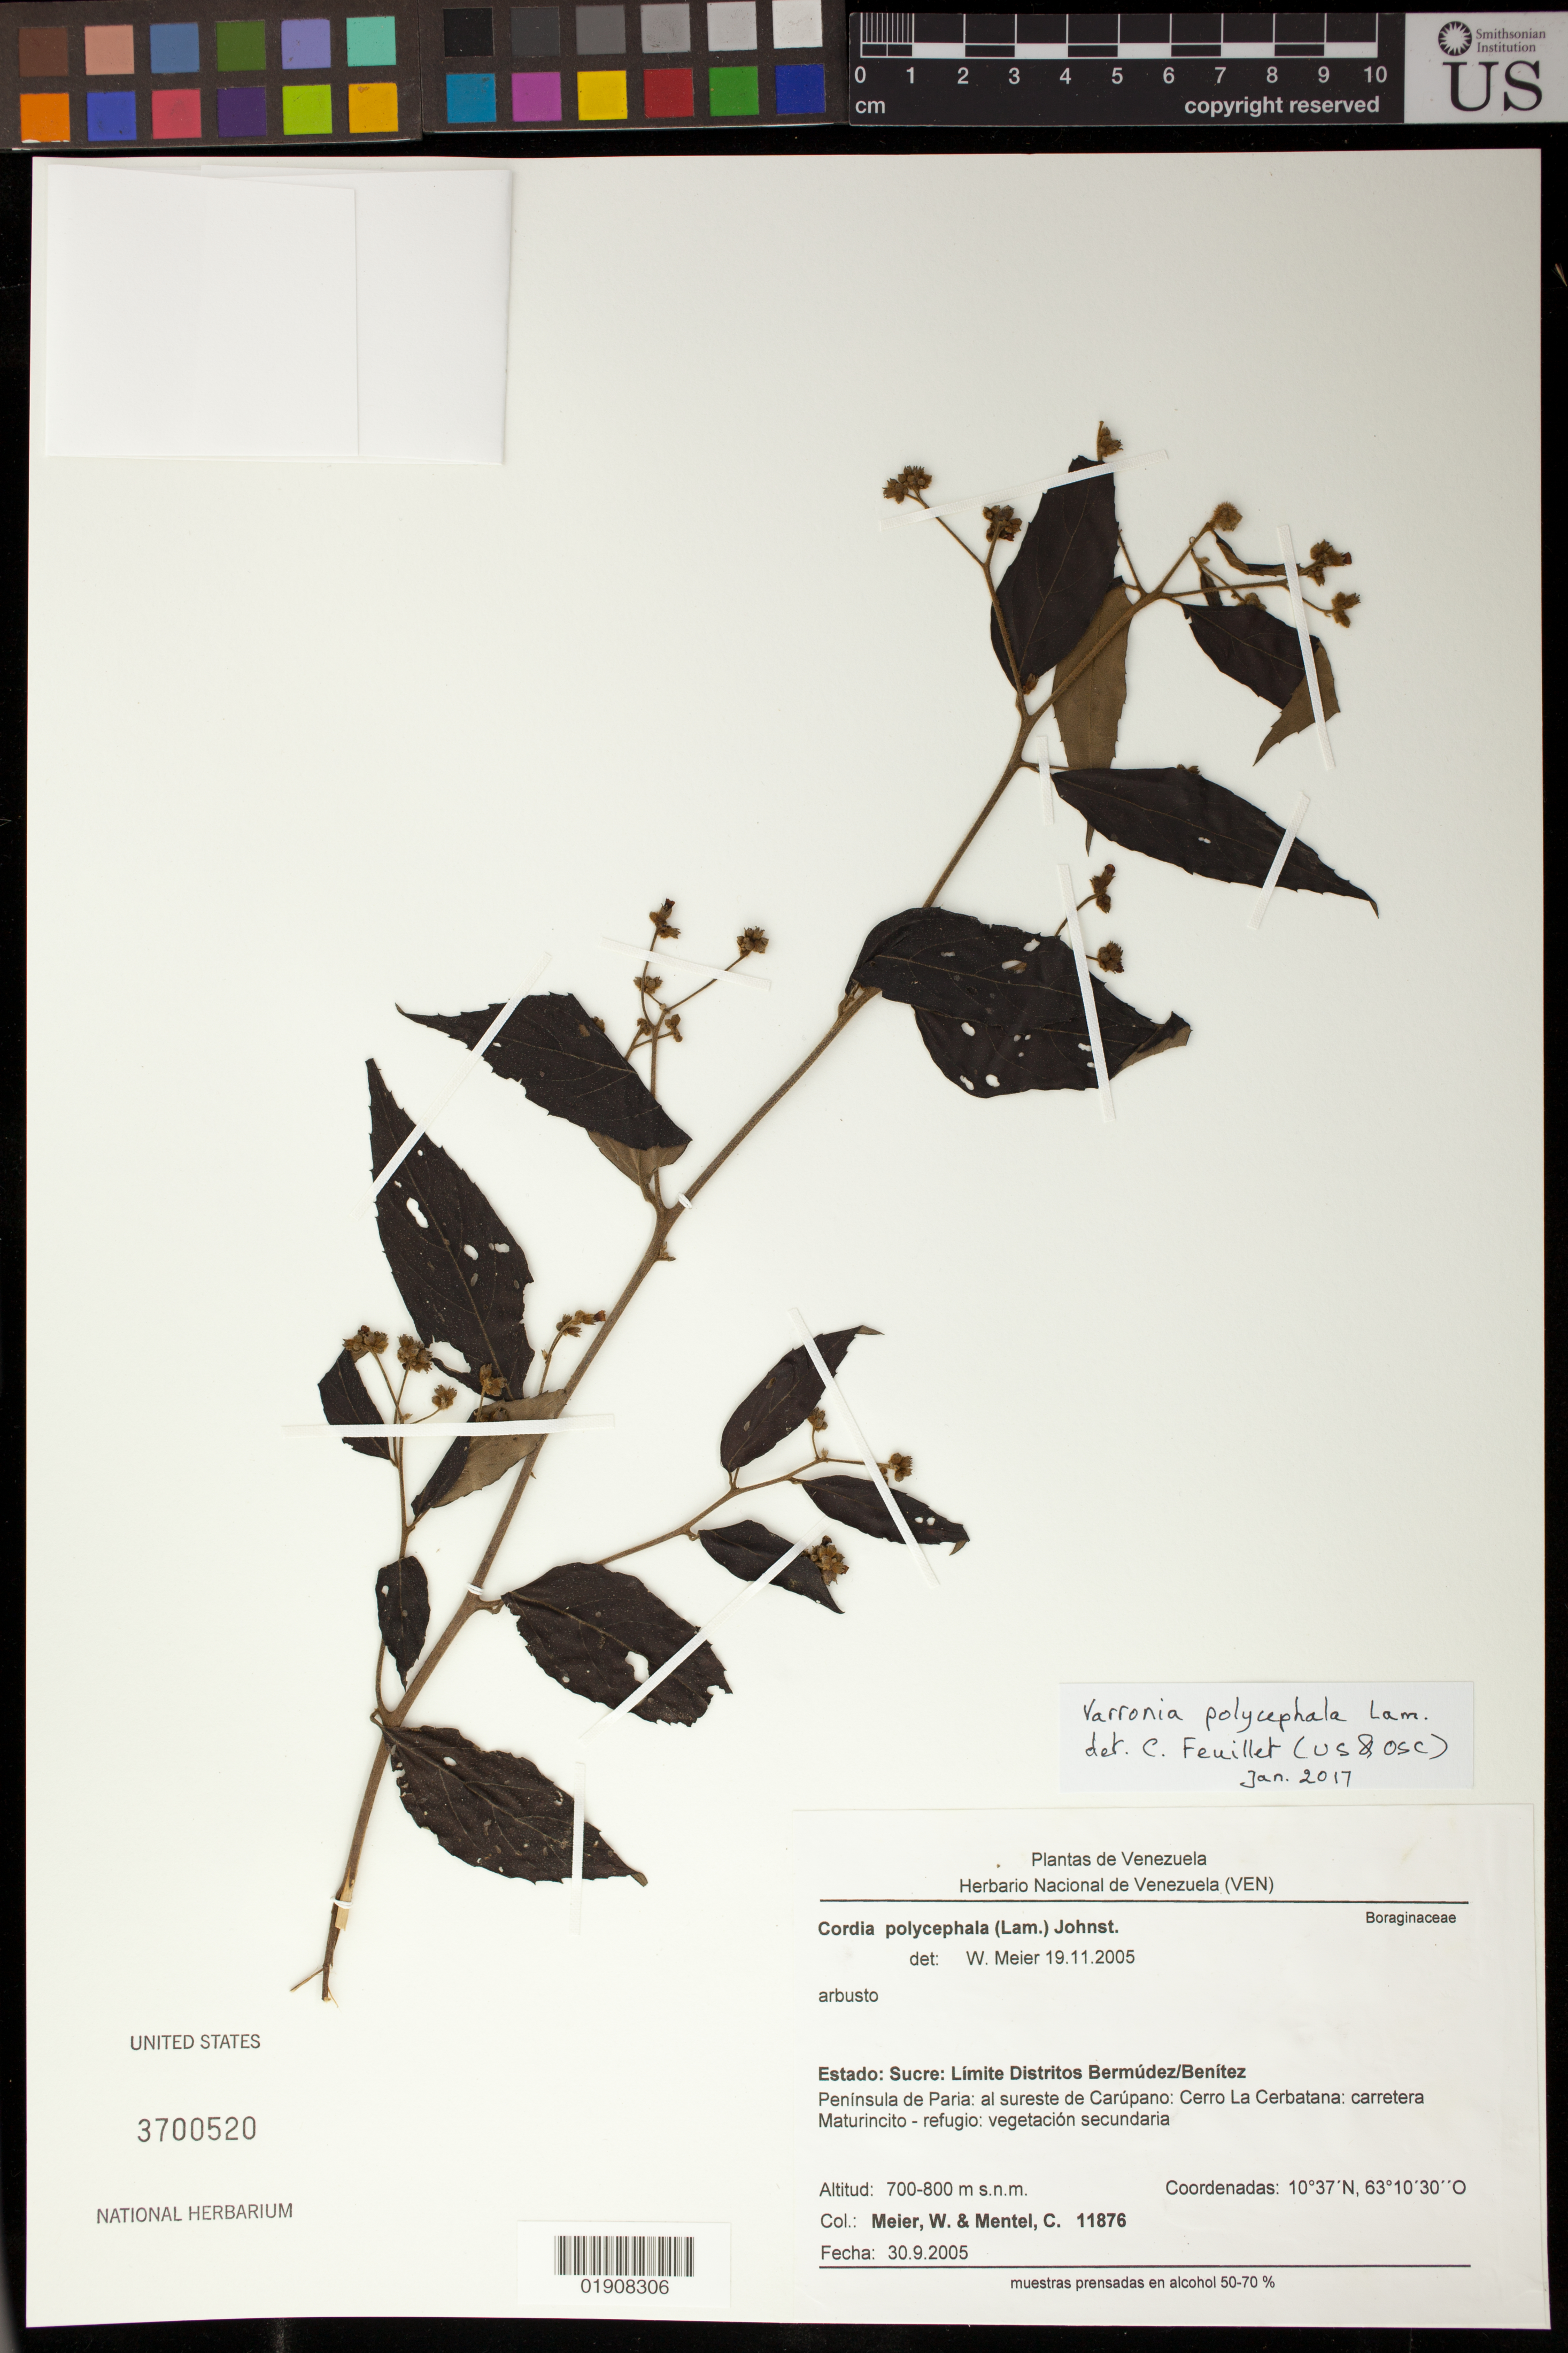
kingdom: Plantae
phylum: Tracheophyta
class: Magnoliopsida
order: Boraginales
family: Cordiaceae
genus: Varronia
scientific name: Varronia polycephala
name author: Lam.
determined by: Feuillet, C.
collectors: W. Meier & C. Mentel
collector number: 11876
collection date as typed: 30 Sep 2005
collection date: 2005-09-30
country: Venezuela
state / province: Sucre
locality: Estado: Sucre. Limite Distritos Bermúdez/Benítez. Peninsula de Paria: al sureste de Carúpano, Cerro La Cerbatana, carretera Maturincito-refugio.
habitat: Vegetacion secundaria.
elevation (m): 700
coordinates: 10 37 N, 63 10 30 O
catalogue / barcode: US 3700520